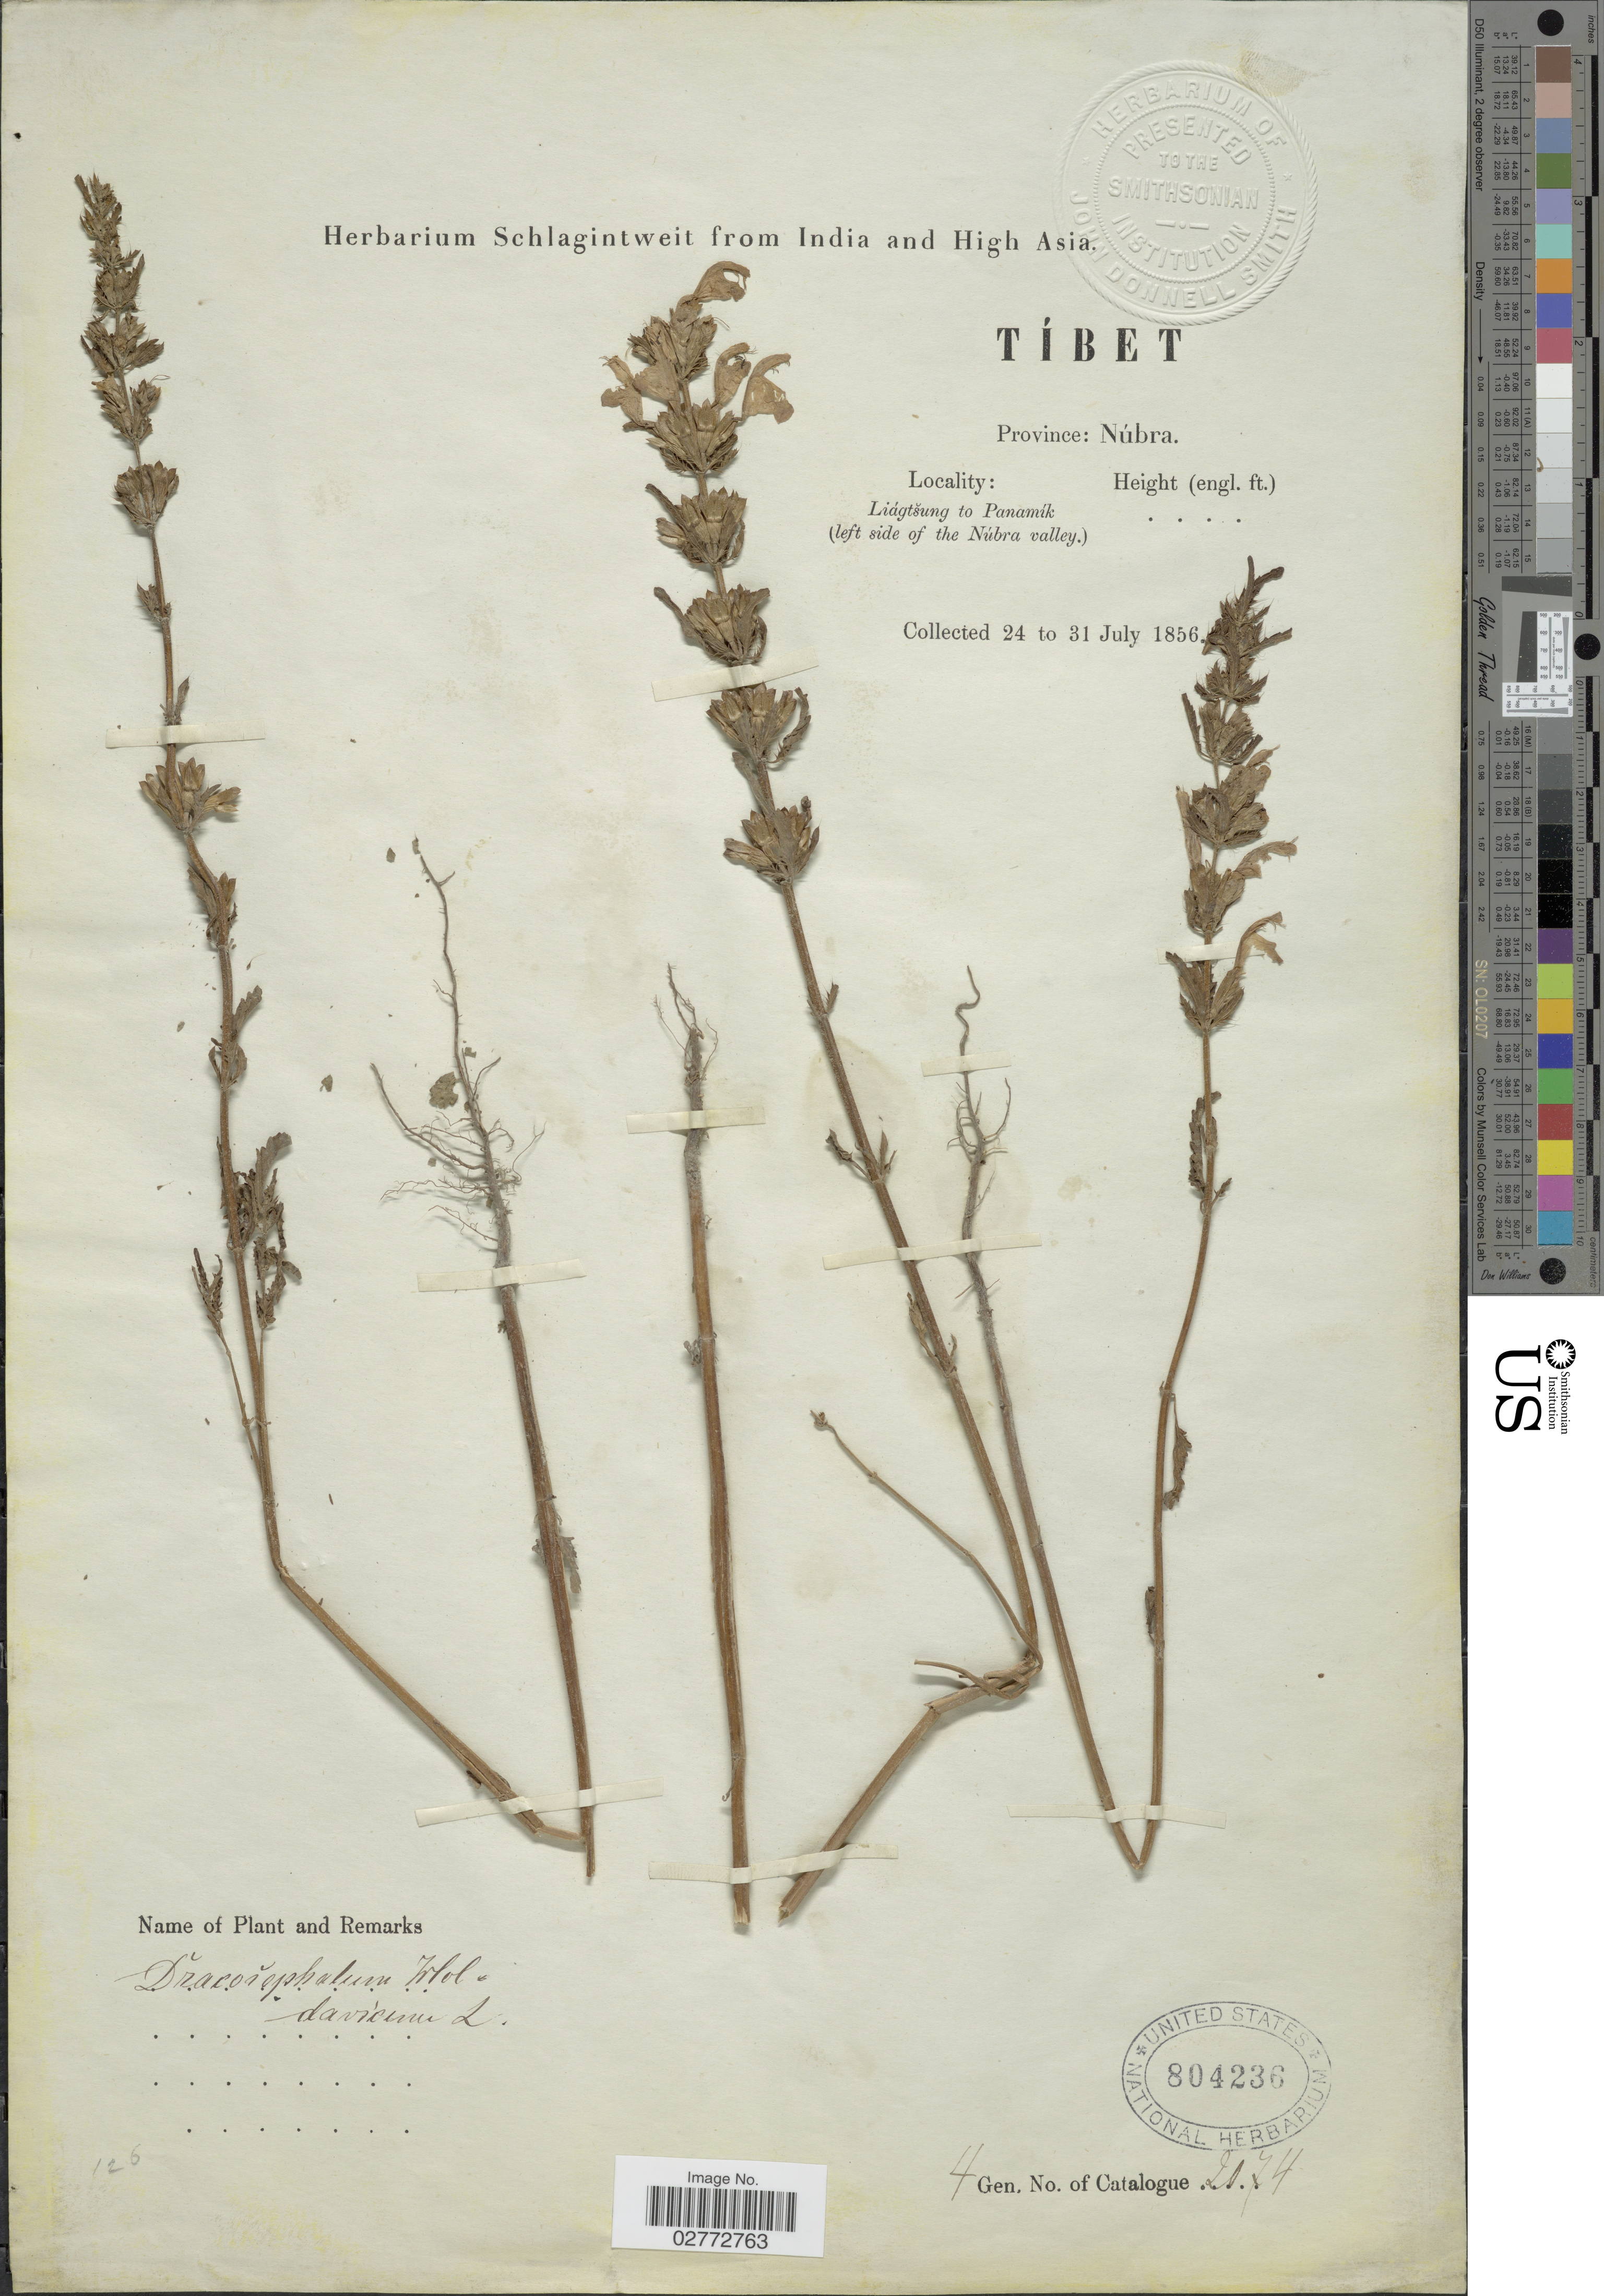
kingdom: Plantae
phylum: Tracheophyta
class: Magnoliopsida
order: Lamiales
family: Lamiaceae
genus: Dracocephalum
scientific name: Dracocephalum moldavica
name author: L.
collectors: ex herb. Schlagintweit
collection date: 1856-07-24/1856-07-31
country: China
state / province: Xizang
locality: Tibet. Province: Núbra. Liágtsung to Panamík (left side of the Núbra valley.).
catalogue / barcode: US 804236